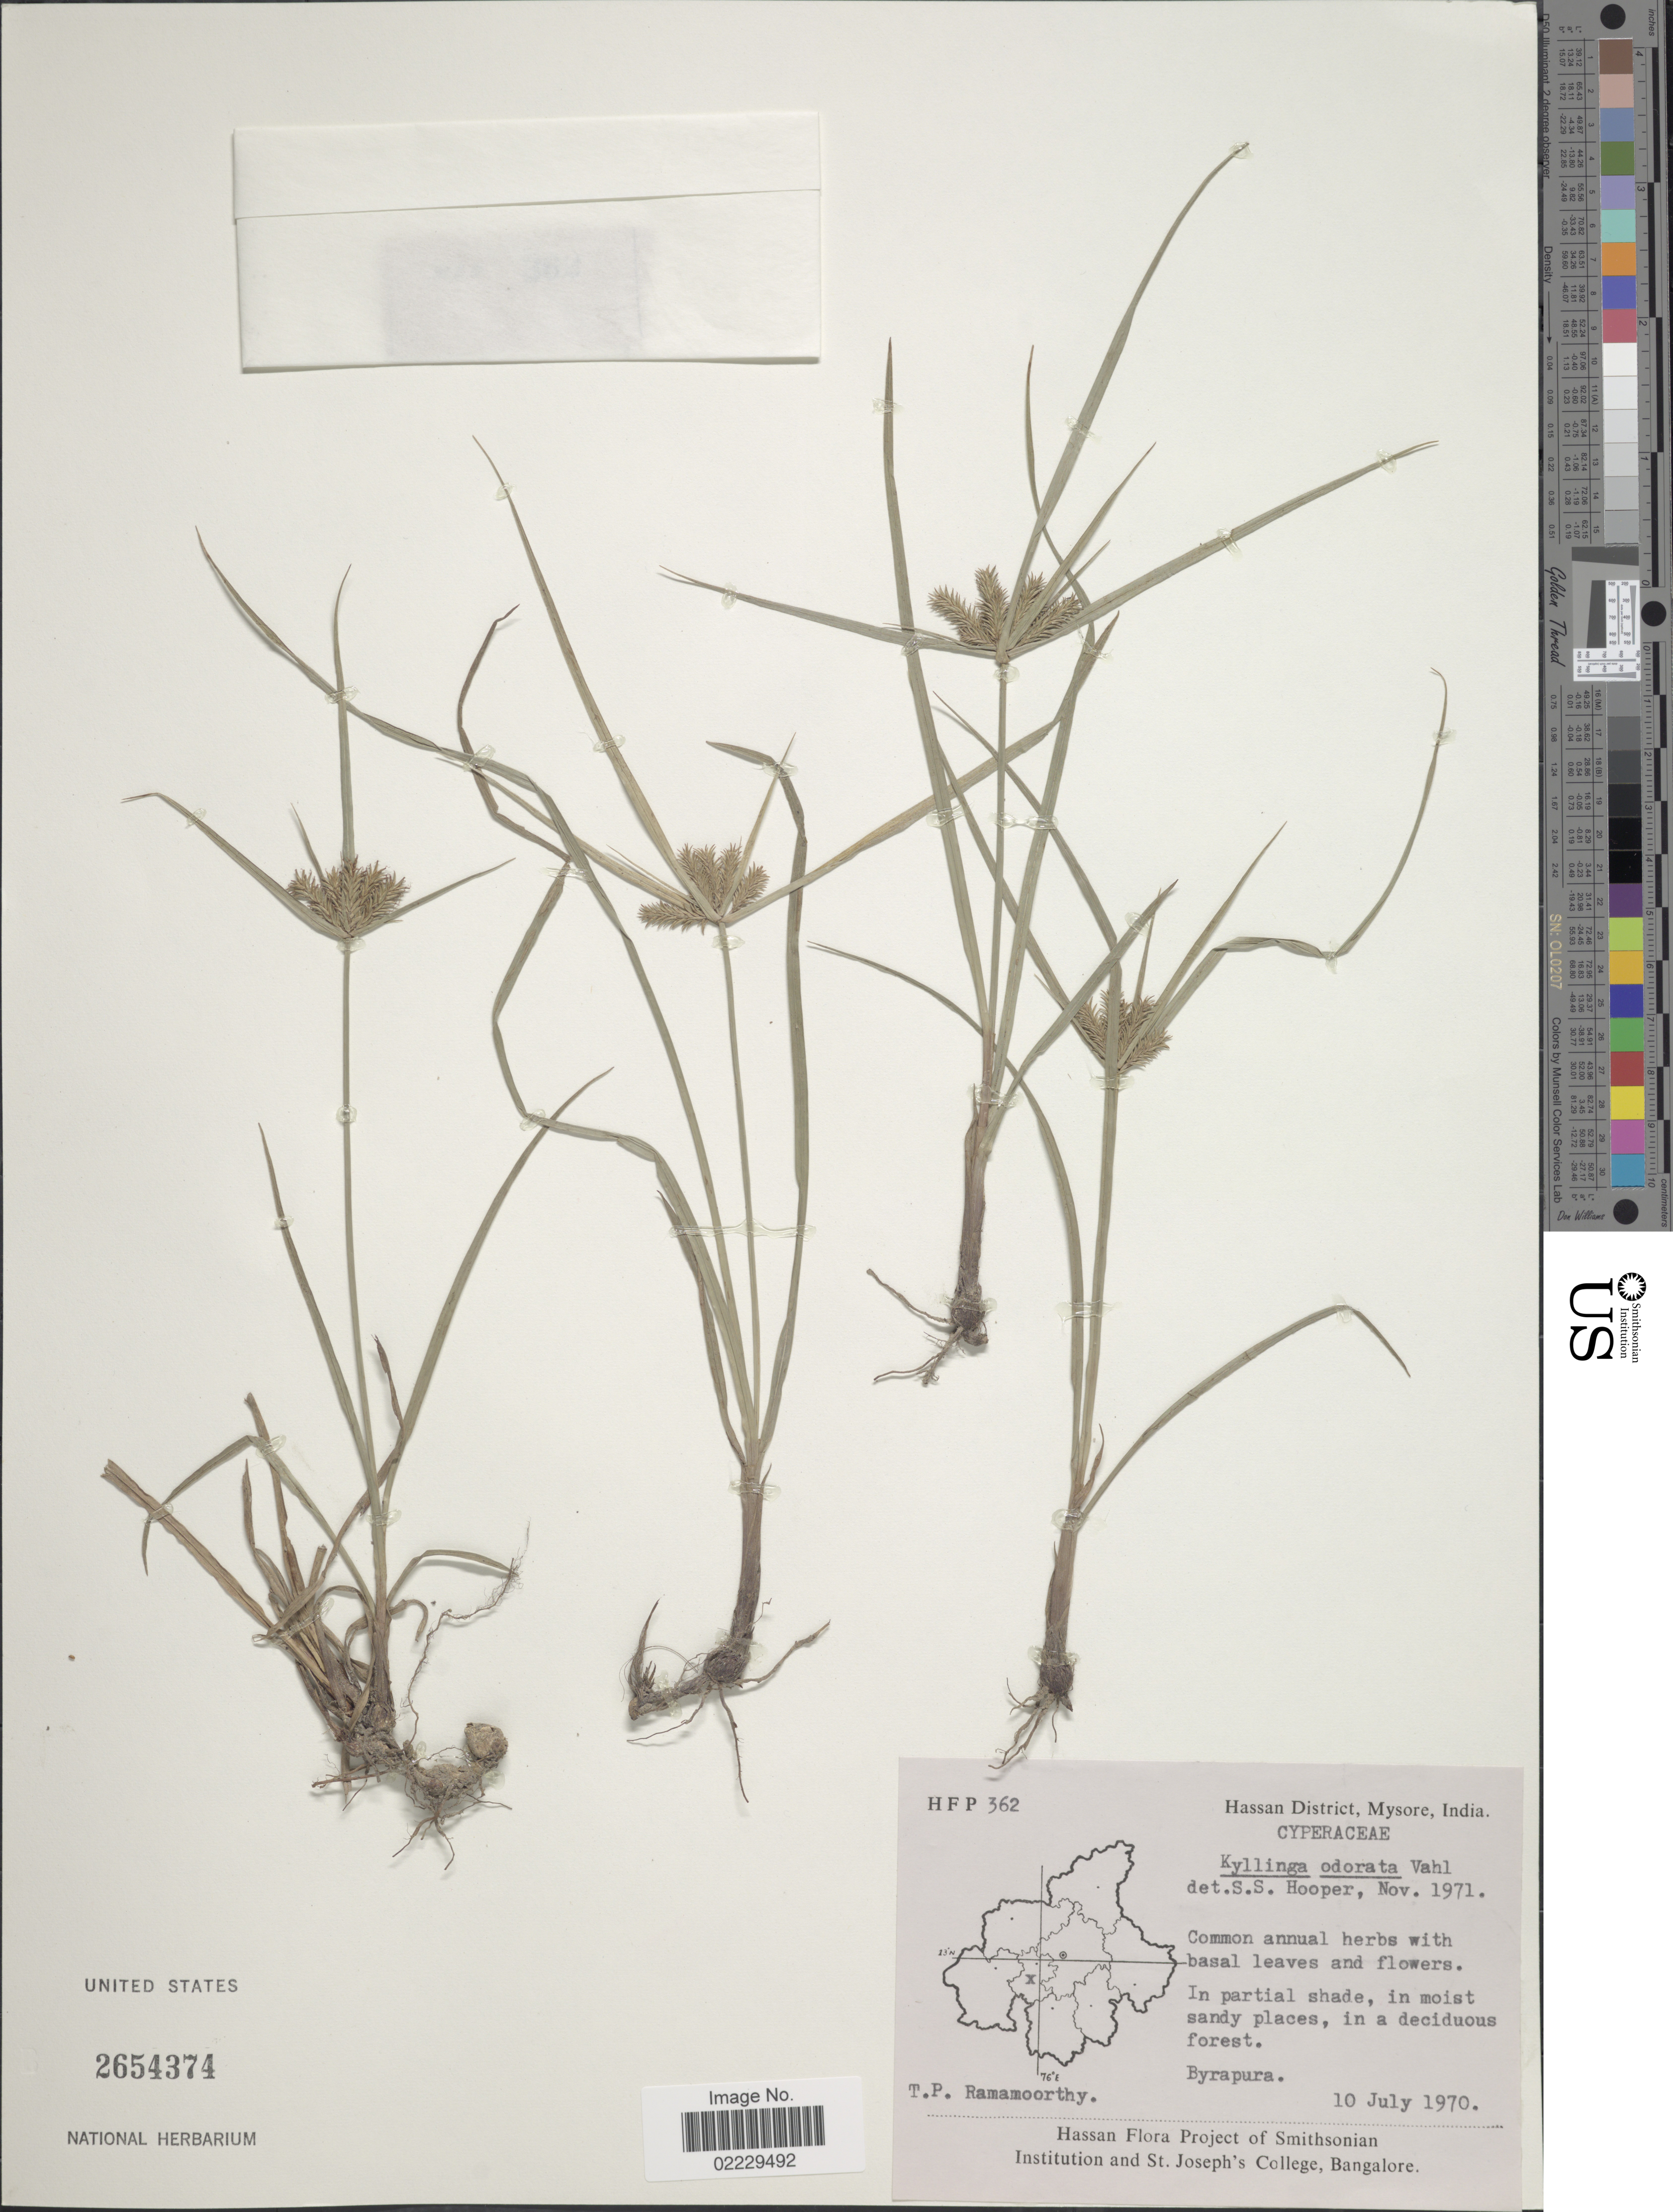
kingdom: Plantae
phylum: Tracheophyta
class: Liliopsida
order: Poales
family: Cyperaceae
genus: Cyperus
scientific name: Cyperus cyperoides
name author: (L.) Kuntze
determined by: Strong, Mark T., (BOT), Smithsonian Institution - National Museum of Natural History (UNITED STATES)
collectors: T. P. Ramamoorthy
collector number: HFP362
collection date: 1970-07-10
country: India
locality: Hassan District, Mysore, Byrapura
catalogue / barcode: US 2654374